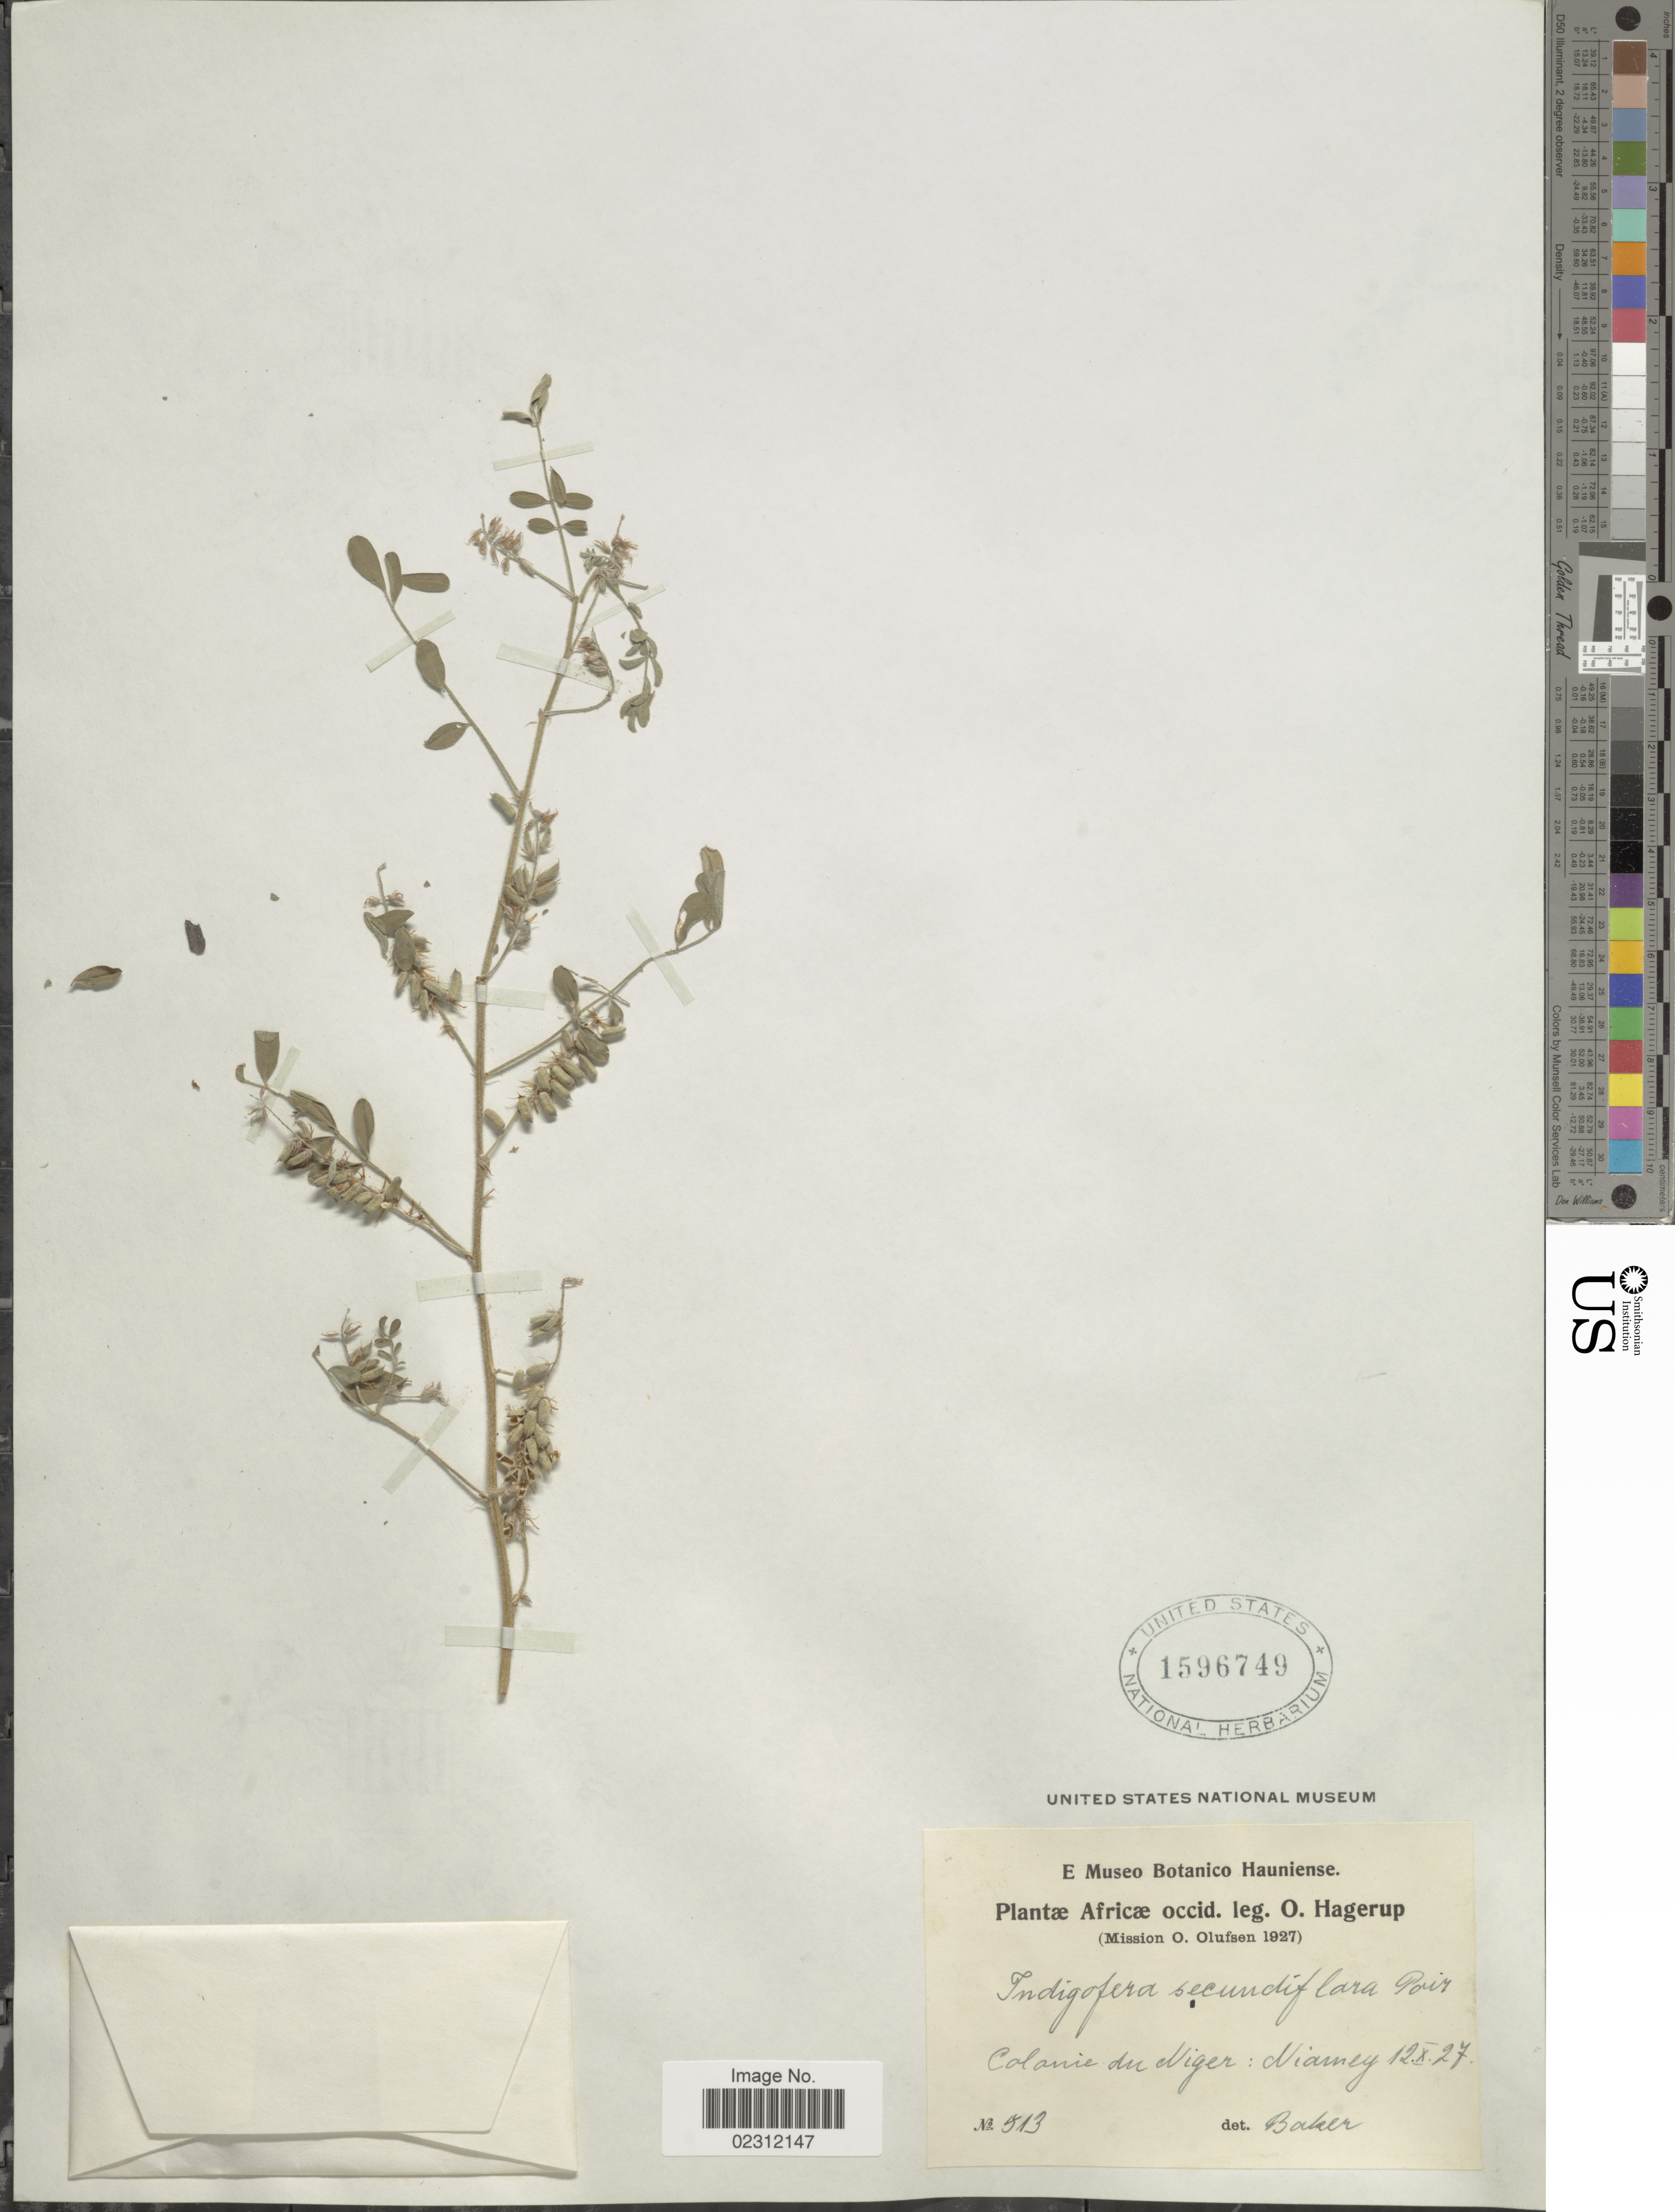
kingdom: Plantae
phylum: Tracheophyta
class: Magnoliopsida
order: Fabales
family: Fabaceae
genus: Indigofera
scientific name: Indigofera secundiflora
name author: Poir.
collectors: O. Hagerup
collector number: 513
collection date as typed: Transcribed d/m/y: 12/10/27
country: Niger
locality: Colonie du Niger: Niamey.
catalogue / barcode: US 1596749